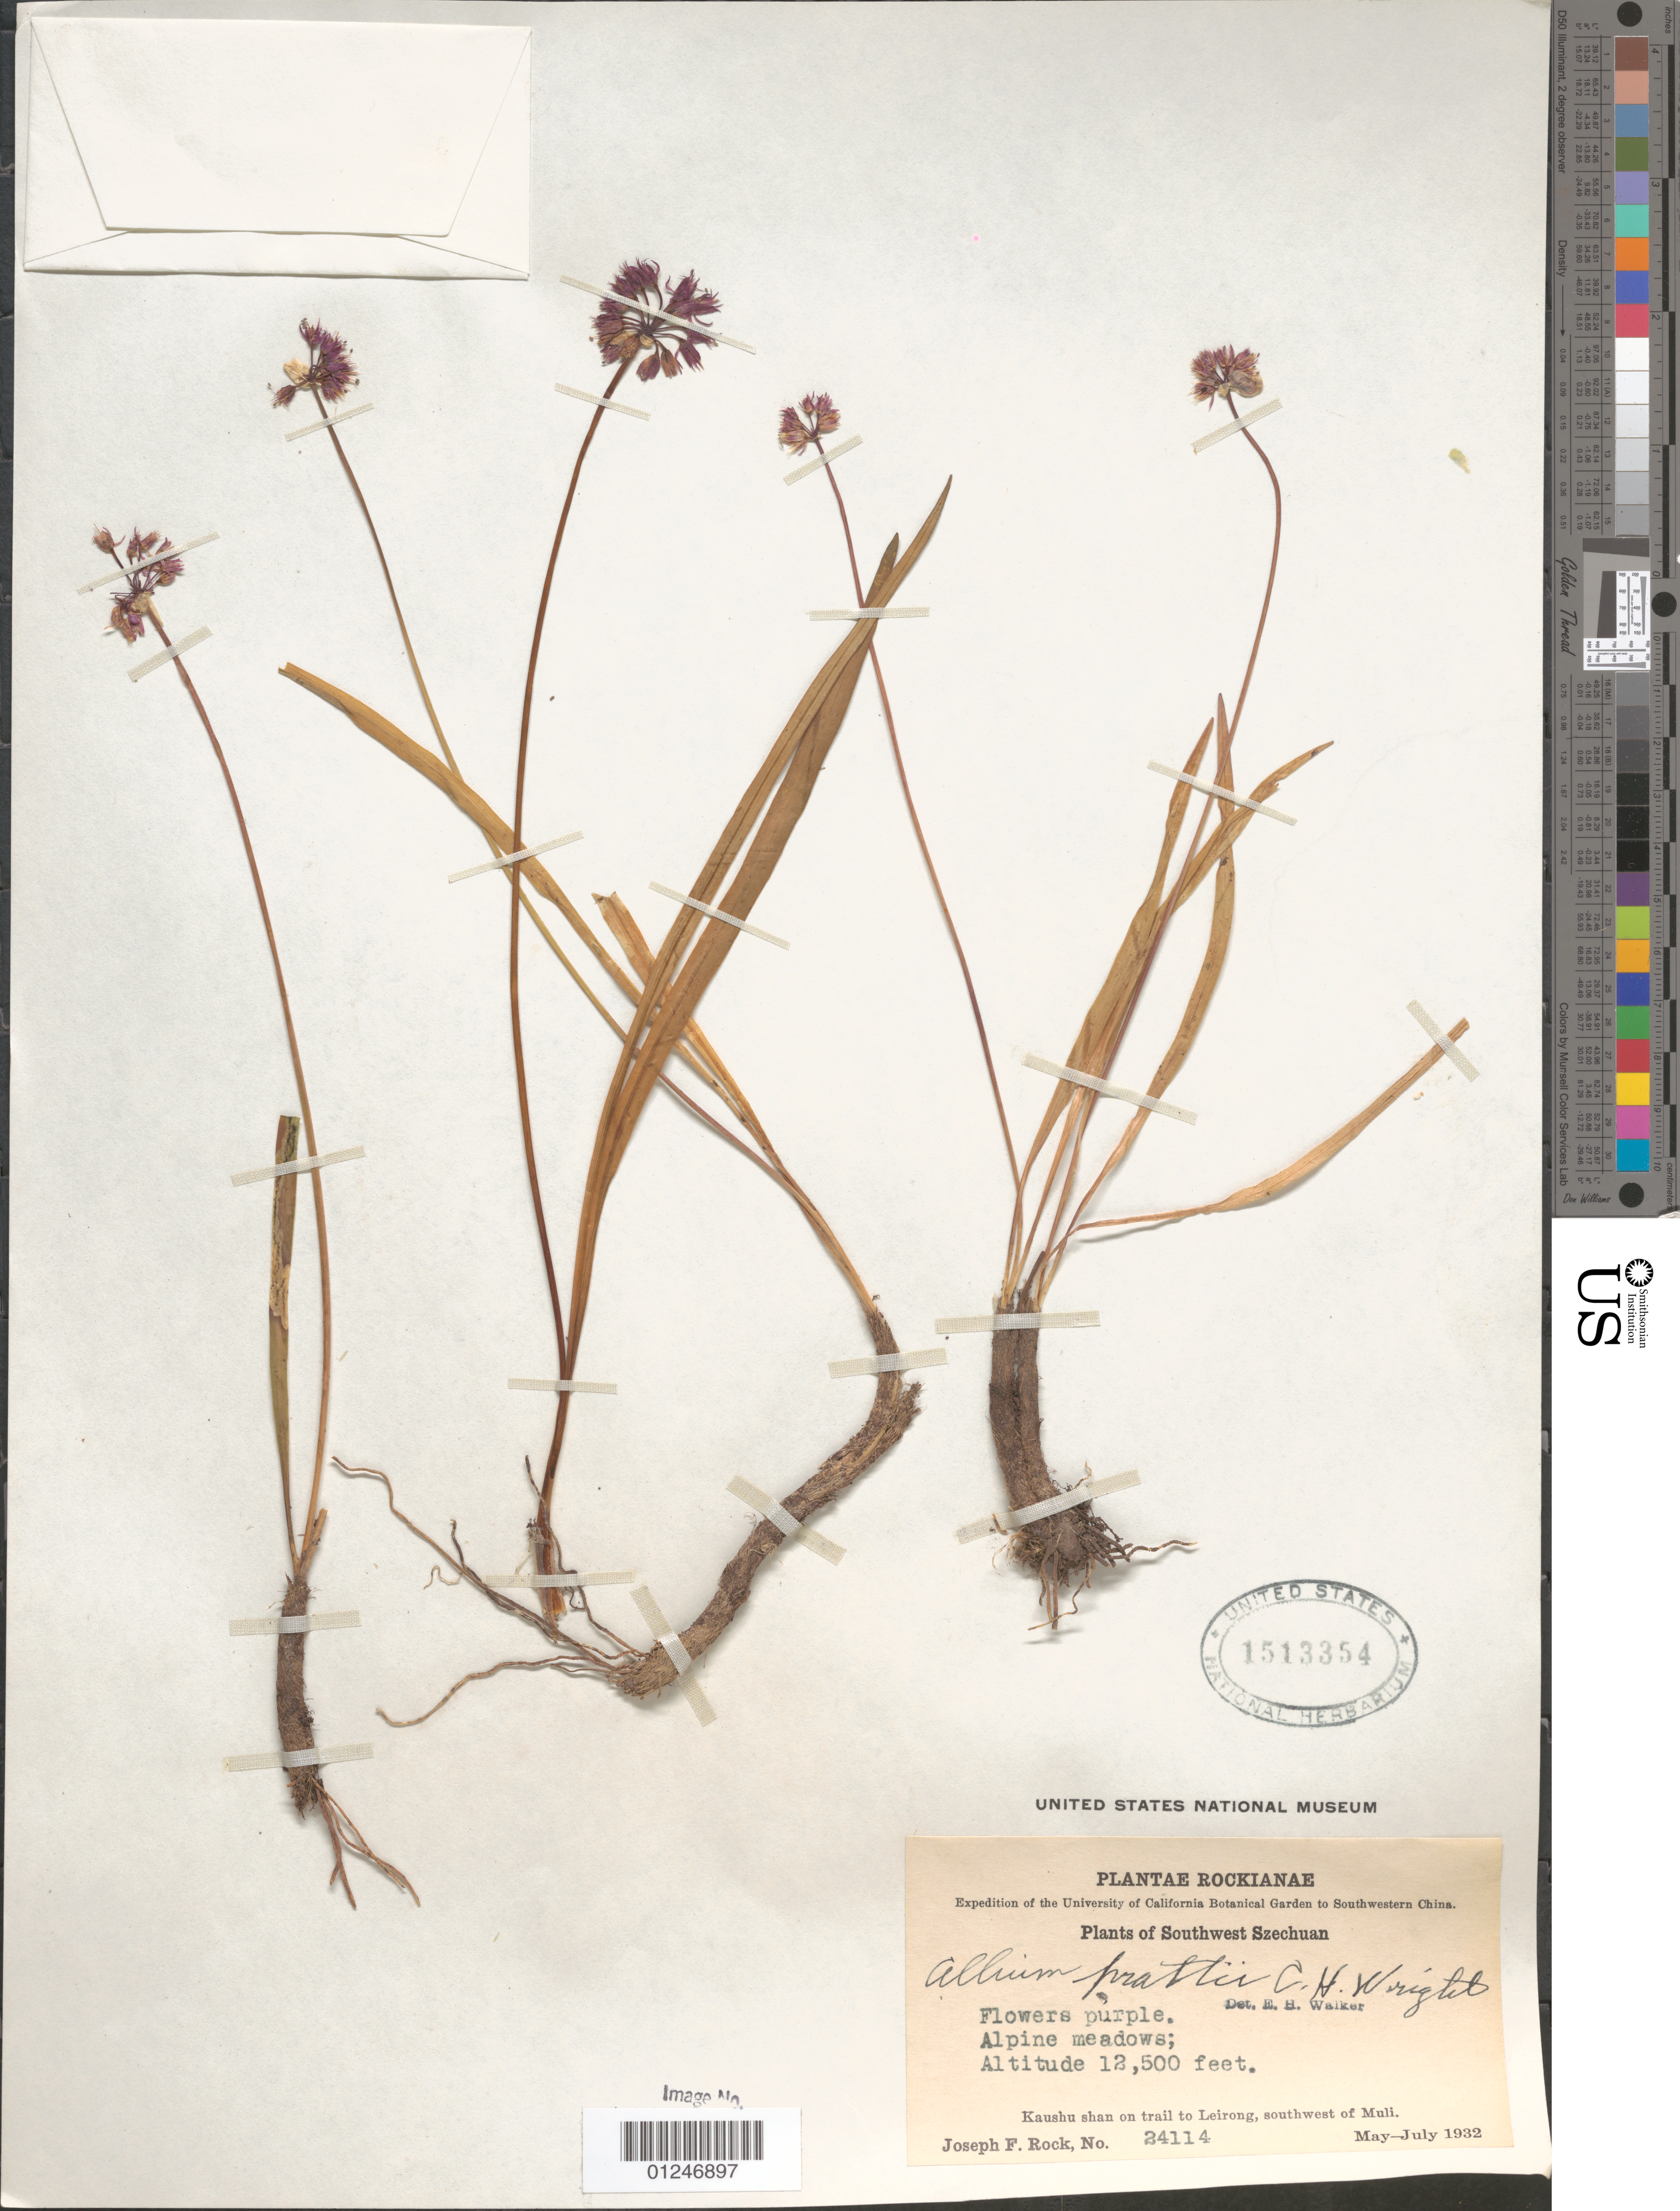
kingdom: Plantae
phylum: Tracheophyta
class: Liliopsida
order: Asparagales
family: Amaryllidaceae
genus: Allium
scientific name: Allium prattii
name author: C.H. Wright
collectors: J. F. Rock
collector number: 24114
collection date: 1932-05/1932-07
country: China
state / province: Sichuan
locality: Southwestern China, Southwest Szechuan, Kaushu shan on trail to Leirong, southwest of Muli.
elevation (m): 3810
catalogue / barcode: US 1513354